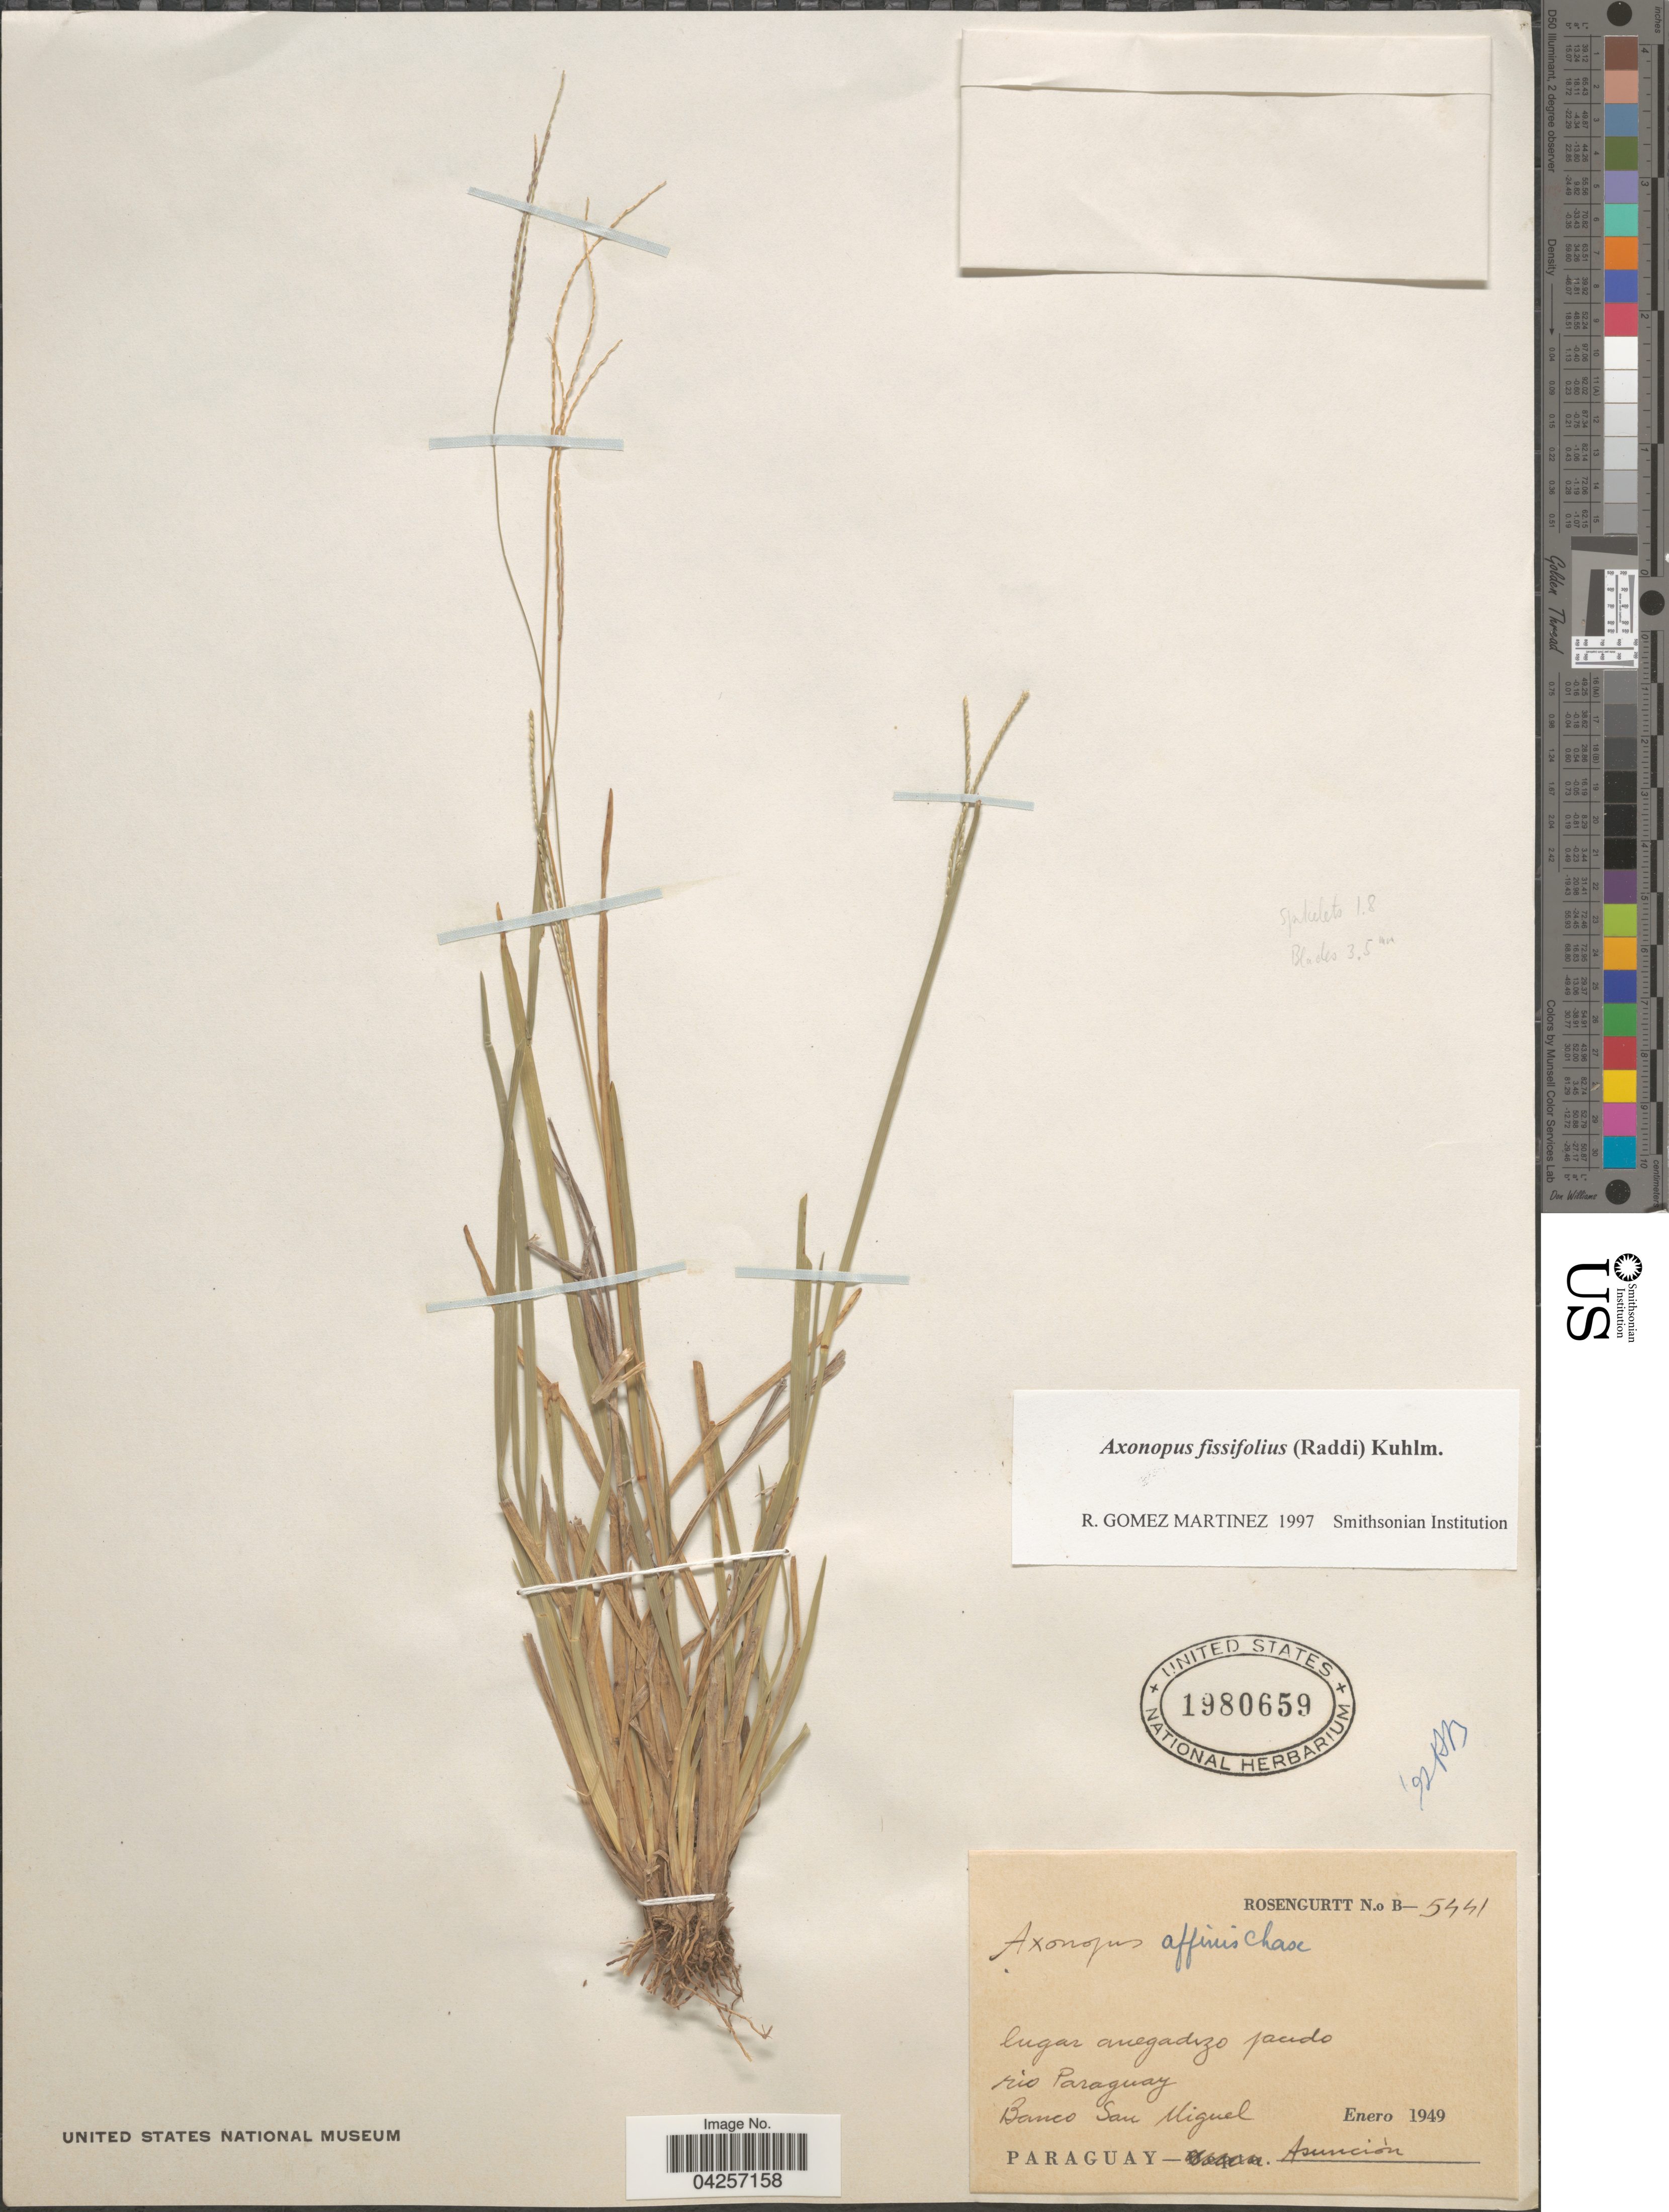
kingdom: Plantae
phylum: Tracheophyta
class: Liliopsida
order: Poales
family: Poaceae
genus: Axonopus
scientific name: Axonopus fissifolius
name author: (Raddi) Kuhlm.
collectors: Rosengurtt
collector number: B-5441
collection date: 1949-01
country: Paraguay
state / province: Asuncion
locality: Rio Paraguay. Banco San Miguel.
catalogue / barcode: US 1980659